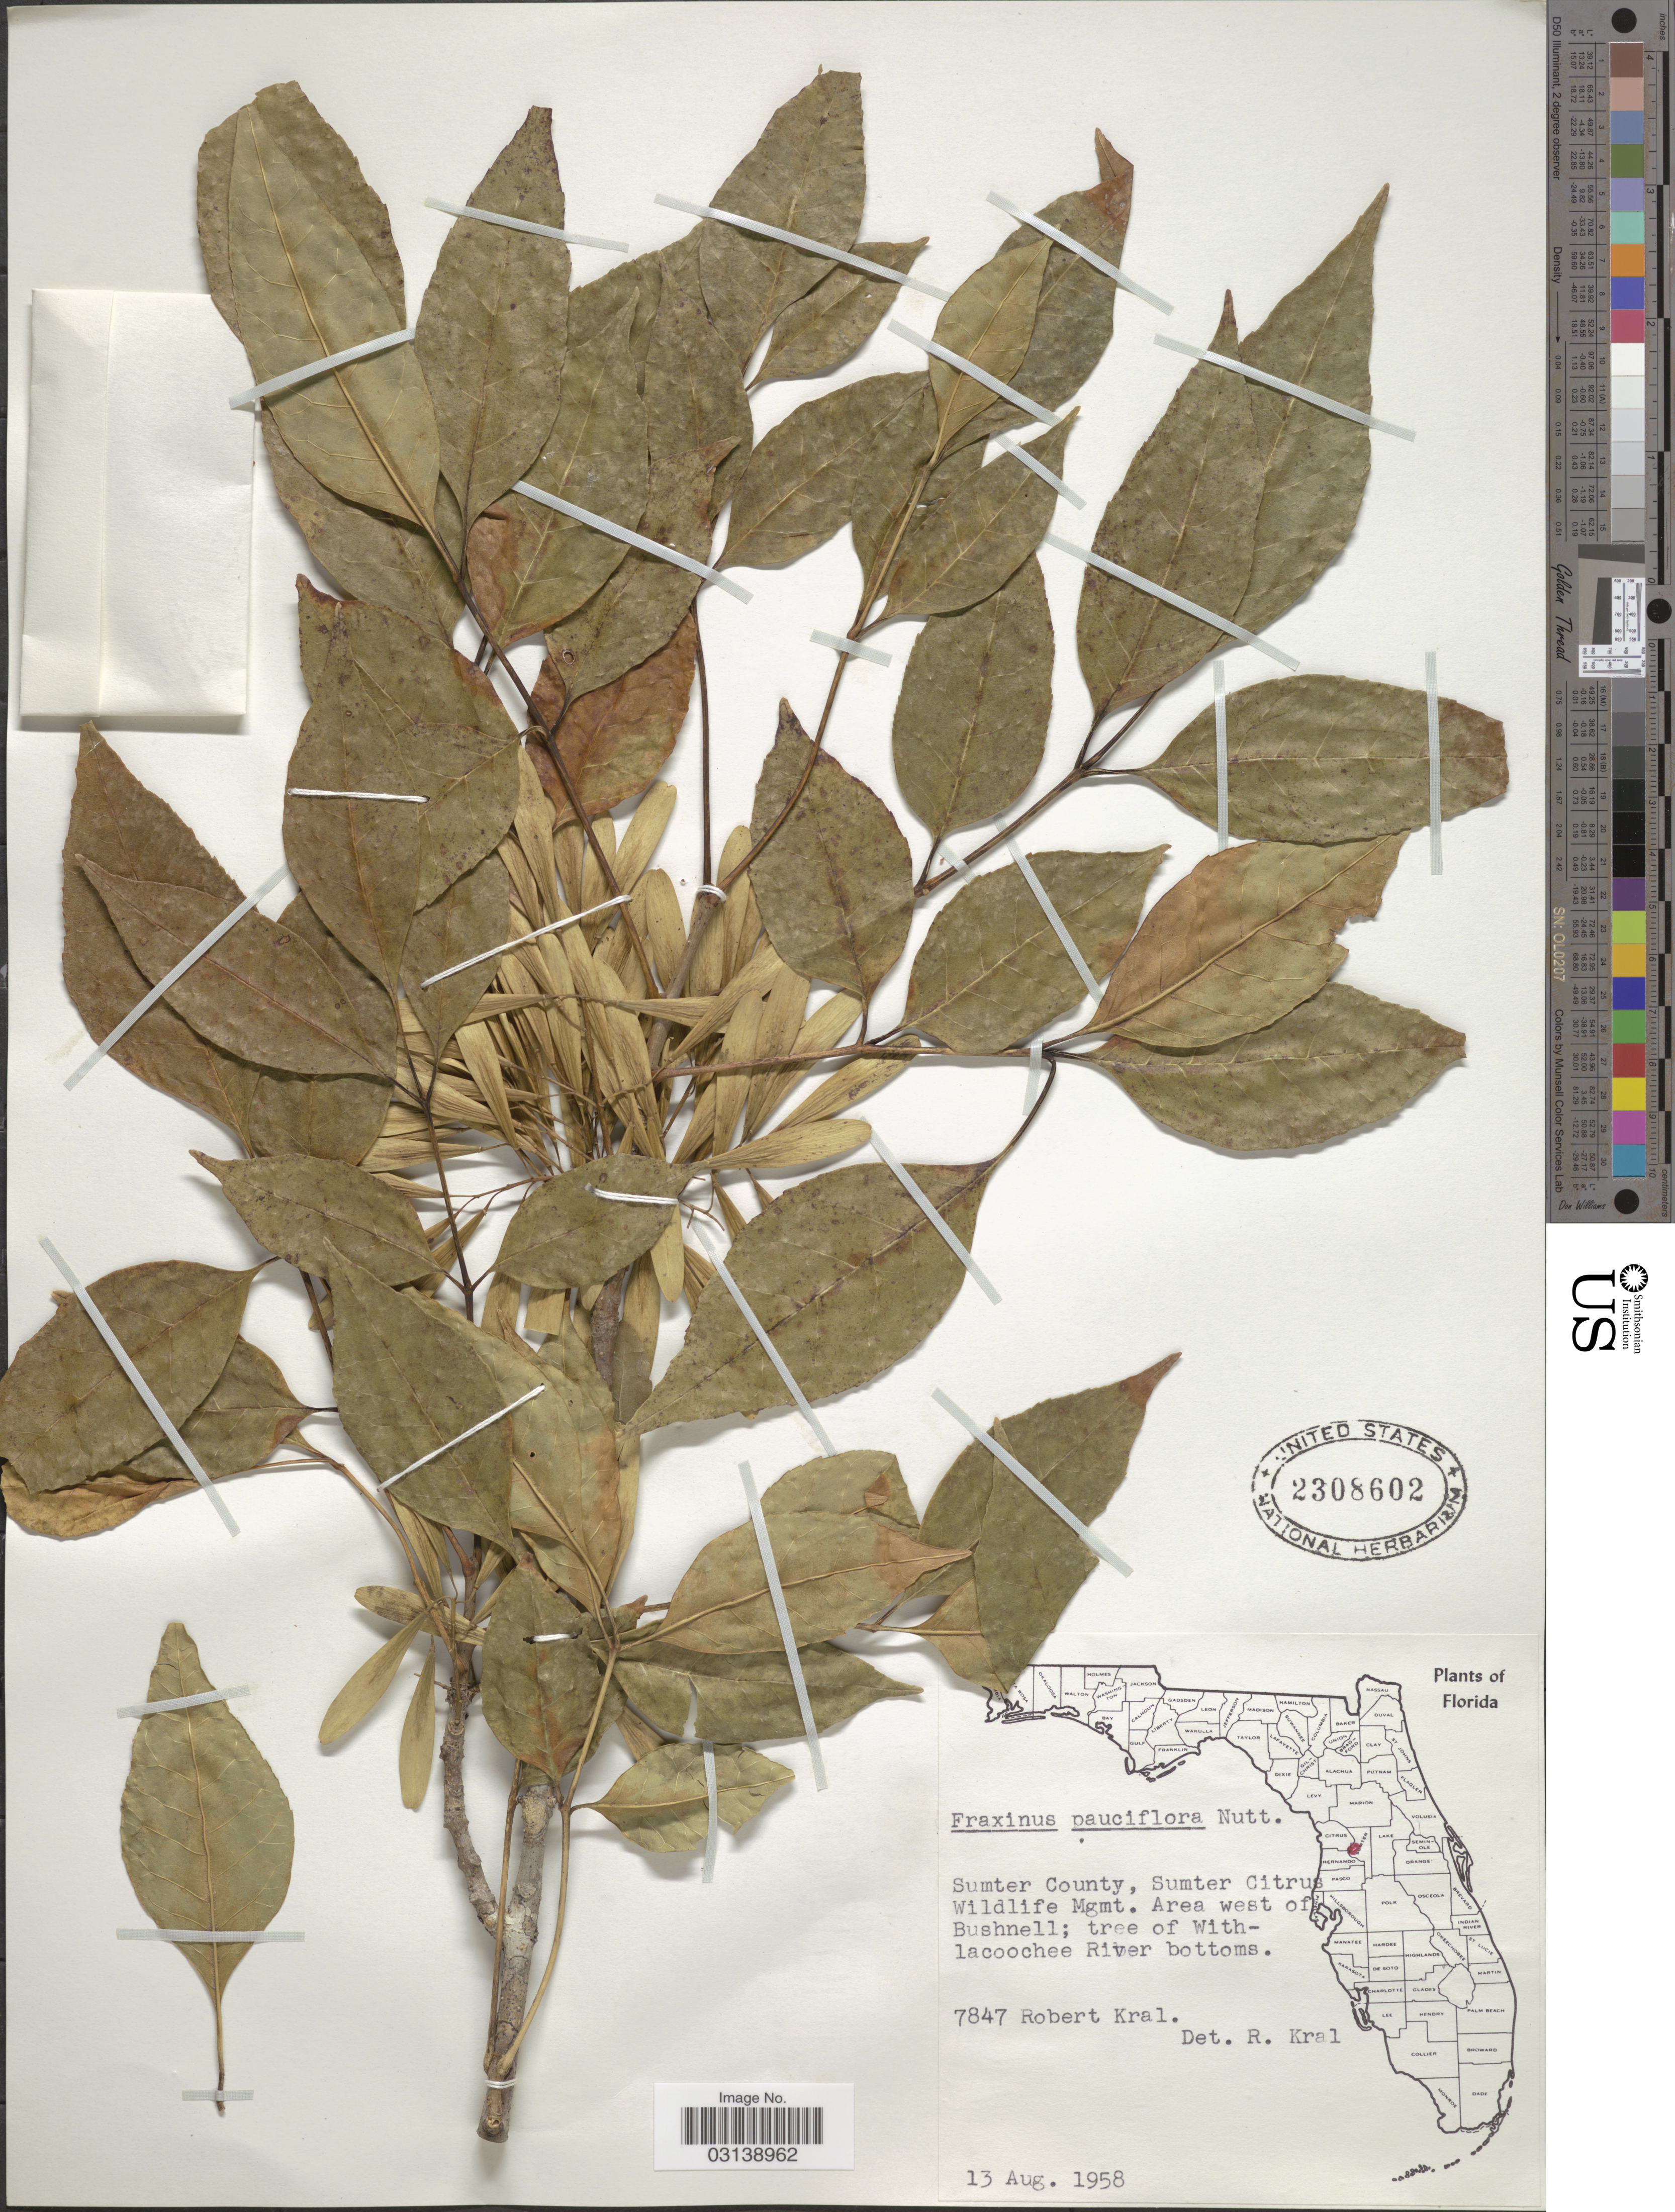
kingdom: Plantae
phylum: Tracheophyta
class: Magnoliopsida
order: Lamiales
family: Oleaceae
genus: Fraxinus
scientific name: Fraxinus pauciflora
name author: Nutt.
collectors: R. Kral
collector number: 7847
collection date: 1958-08-13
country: United States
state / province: Florida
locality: Sumter County, Sumter Citrus Wildlife Mgmt. Area west of Bushnell; tree of Withlacoochee River bottoms.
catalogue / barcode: US 2308602